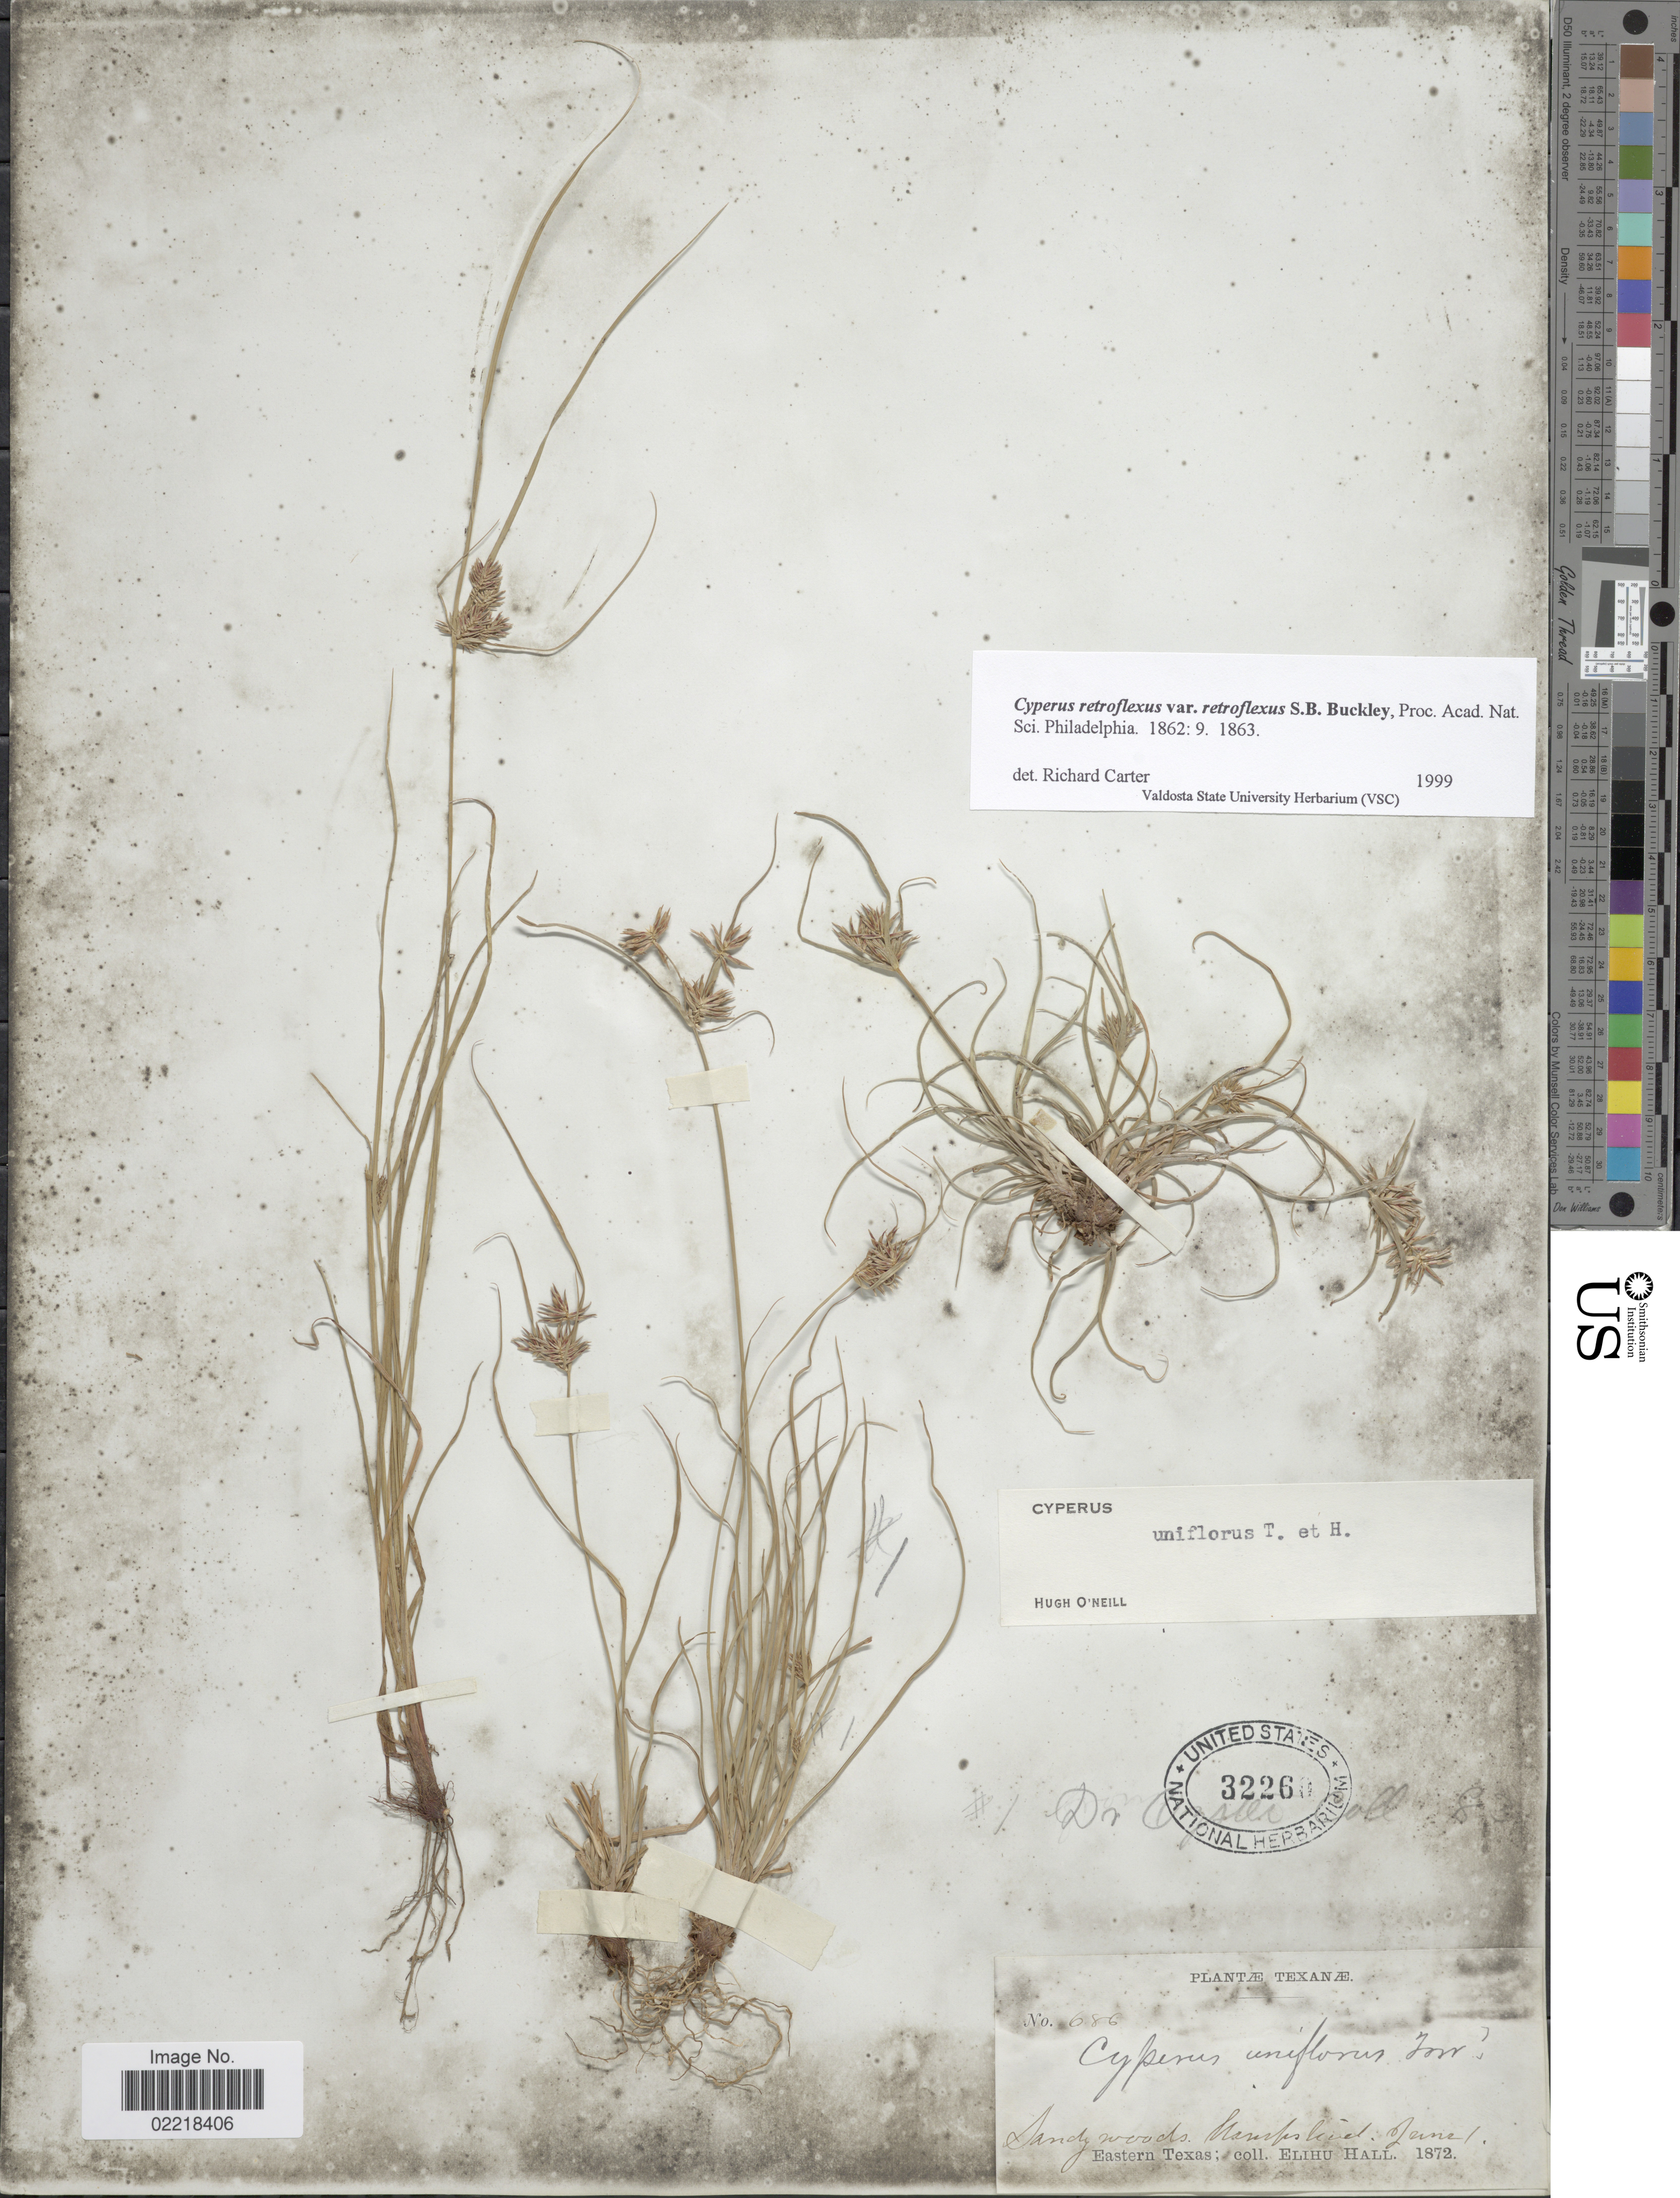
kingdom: Plantae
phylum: Tracheophyta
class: Liliopsida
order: Poales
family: Cyperaceae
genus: Cyperus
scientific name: Cyperus retroflexus var. retroflexus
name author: Buckley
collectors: E. Hall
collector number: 686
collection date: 1872-06-01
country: United States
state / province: Texas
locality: Hempstead, Eastern Texas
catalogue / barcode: US 32260